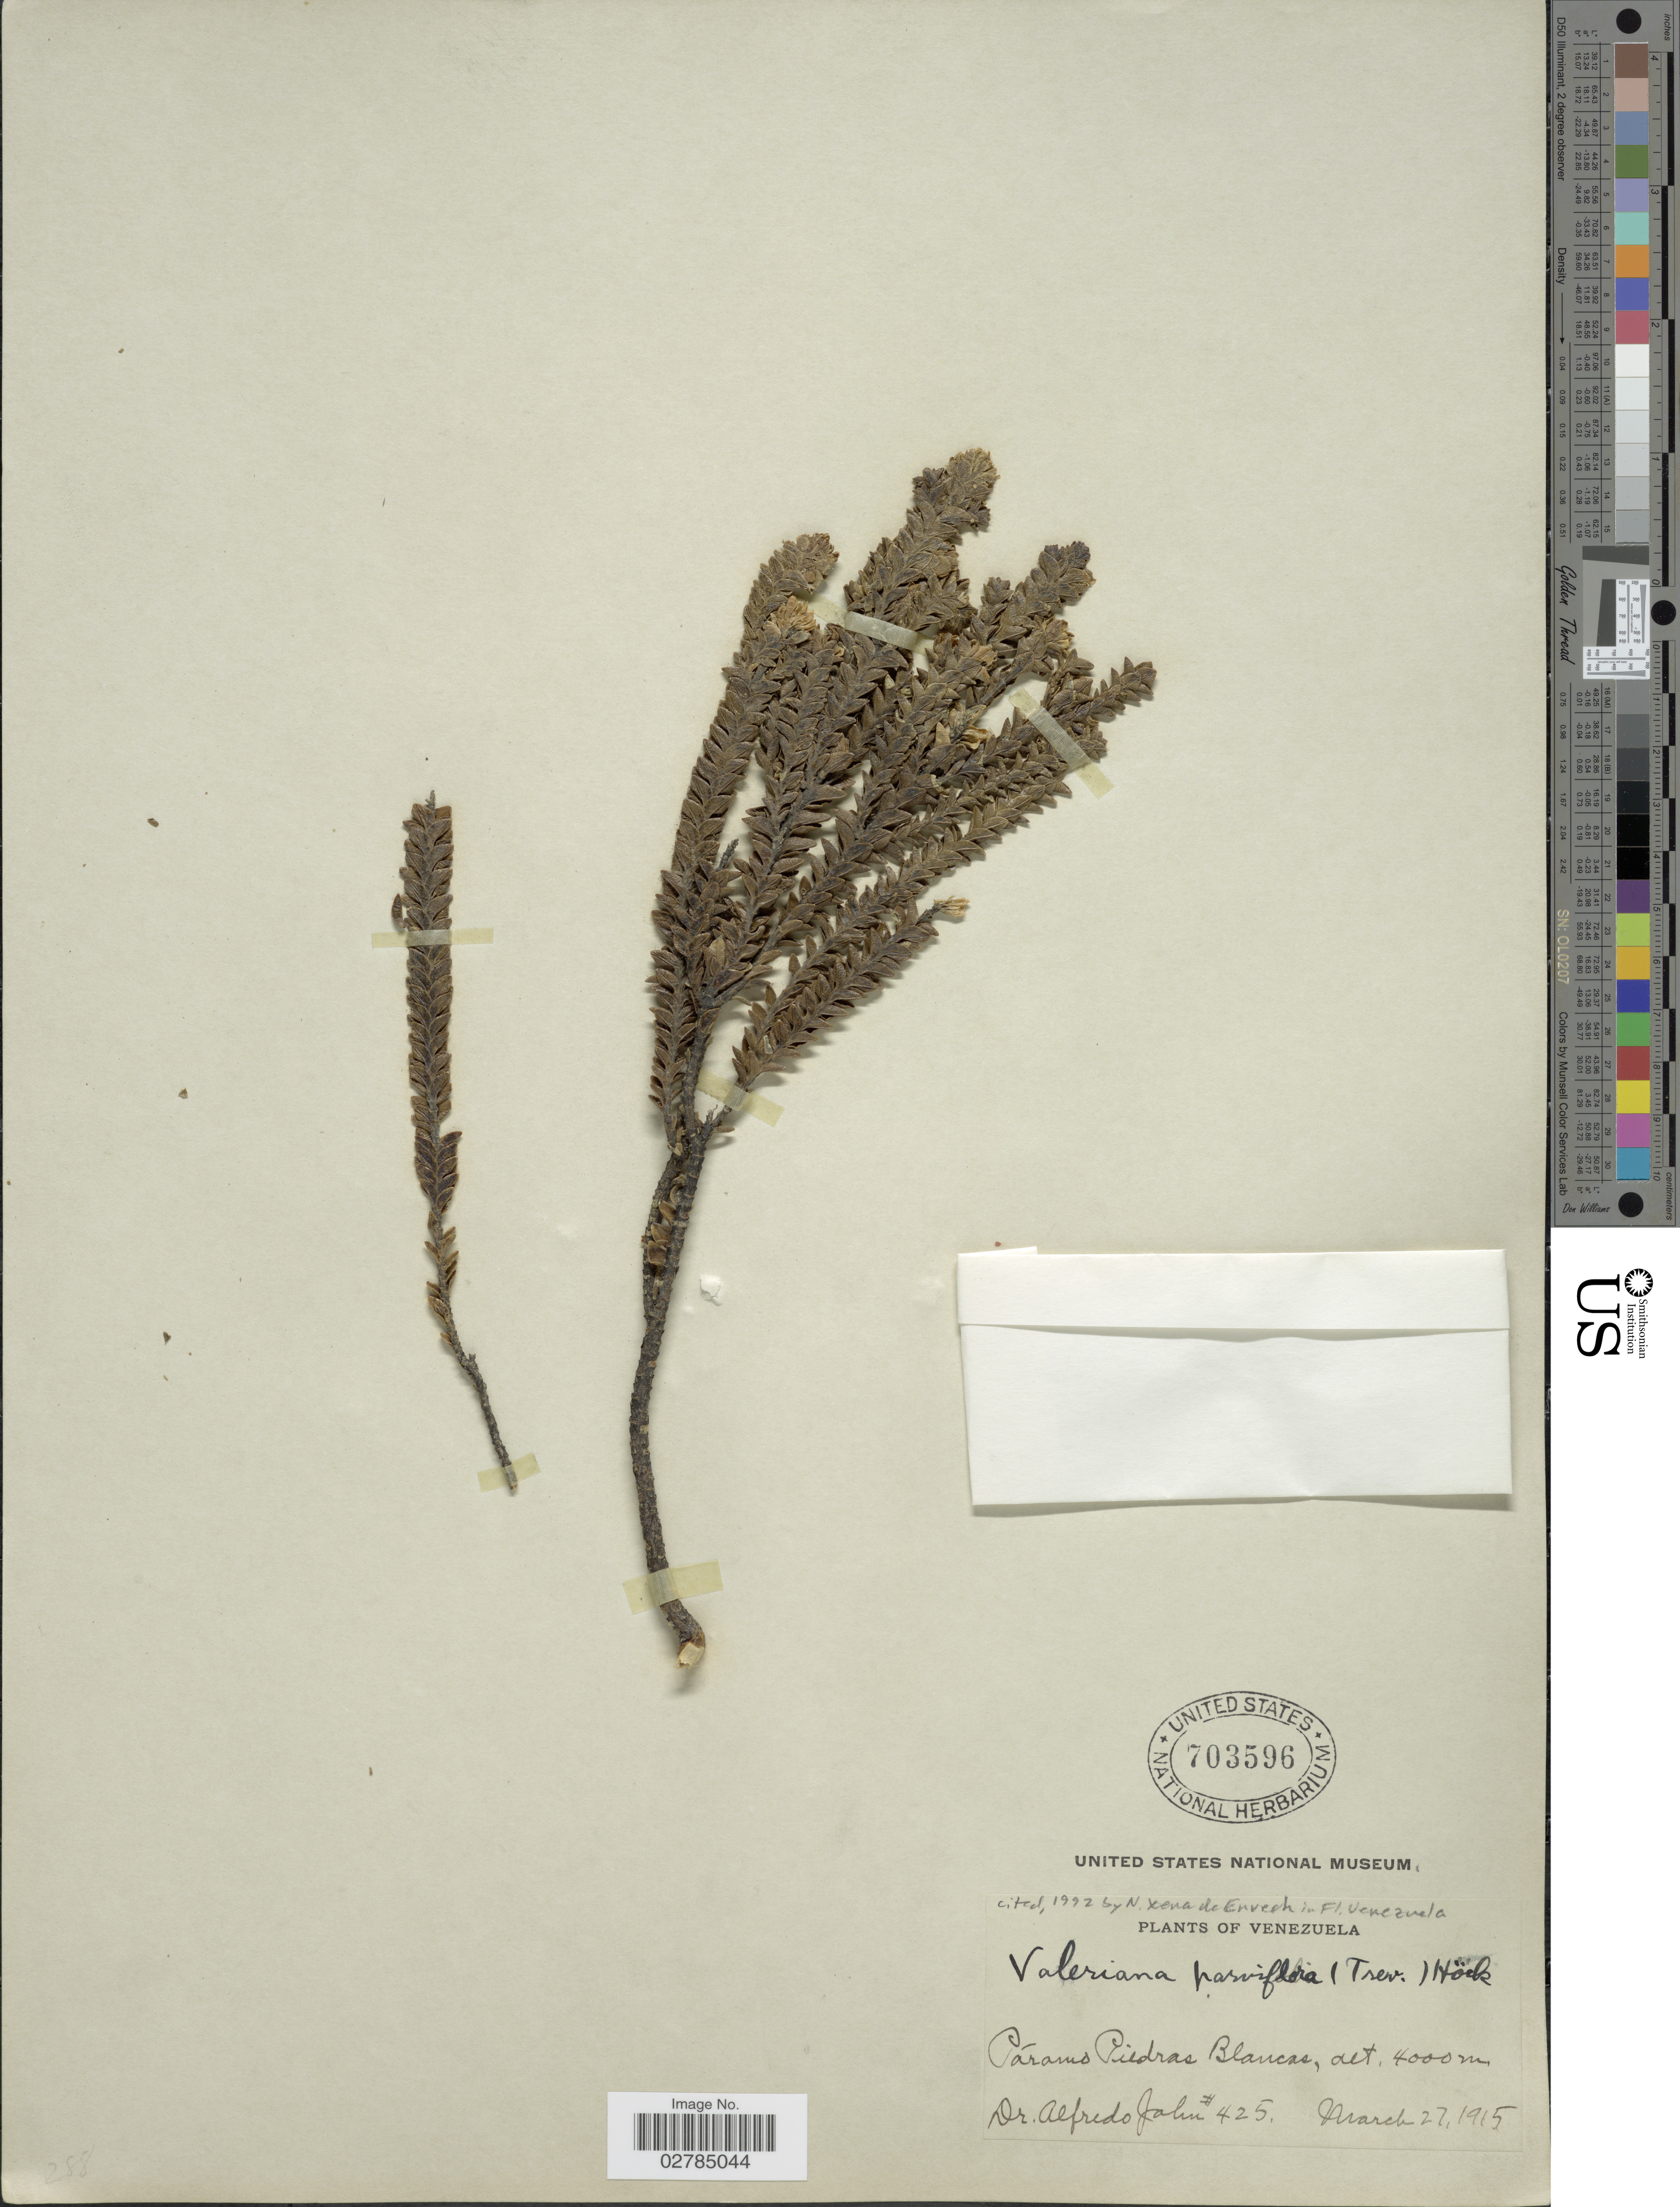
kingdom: Plantae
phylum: Tracheophyta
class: Magnoliopsida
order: Dipsacales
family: Caprifoliaceae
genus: Valeriana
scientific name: Valeriana parviflora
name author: Miégev.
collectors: A. Jahn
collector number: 425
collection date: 1915-03-27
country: Venezuela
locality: Páramos Piedras Blancas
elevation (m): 4000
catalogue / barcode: US 703596